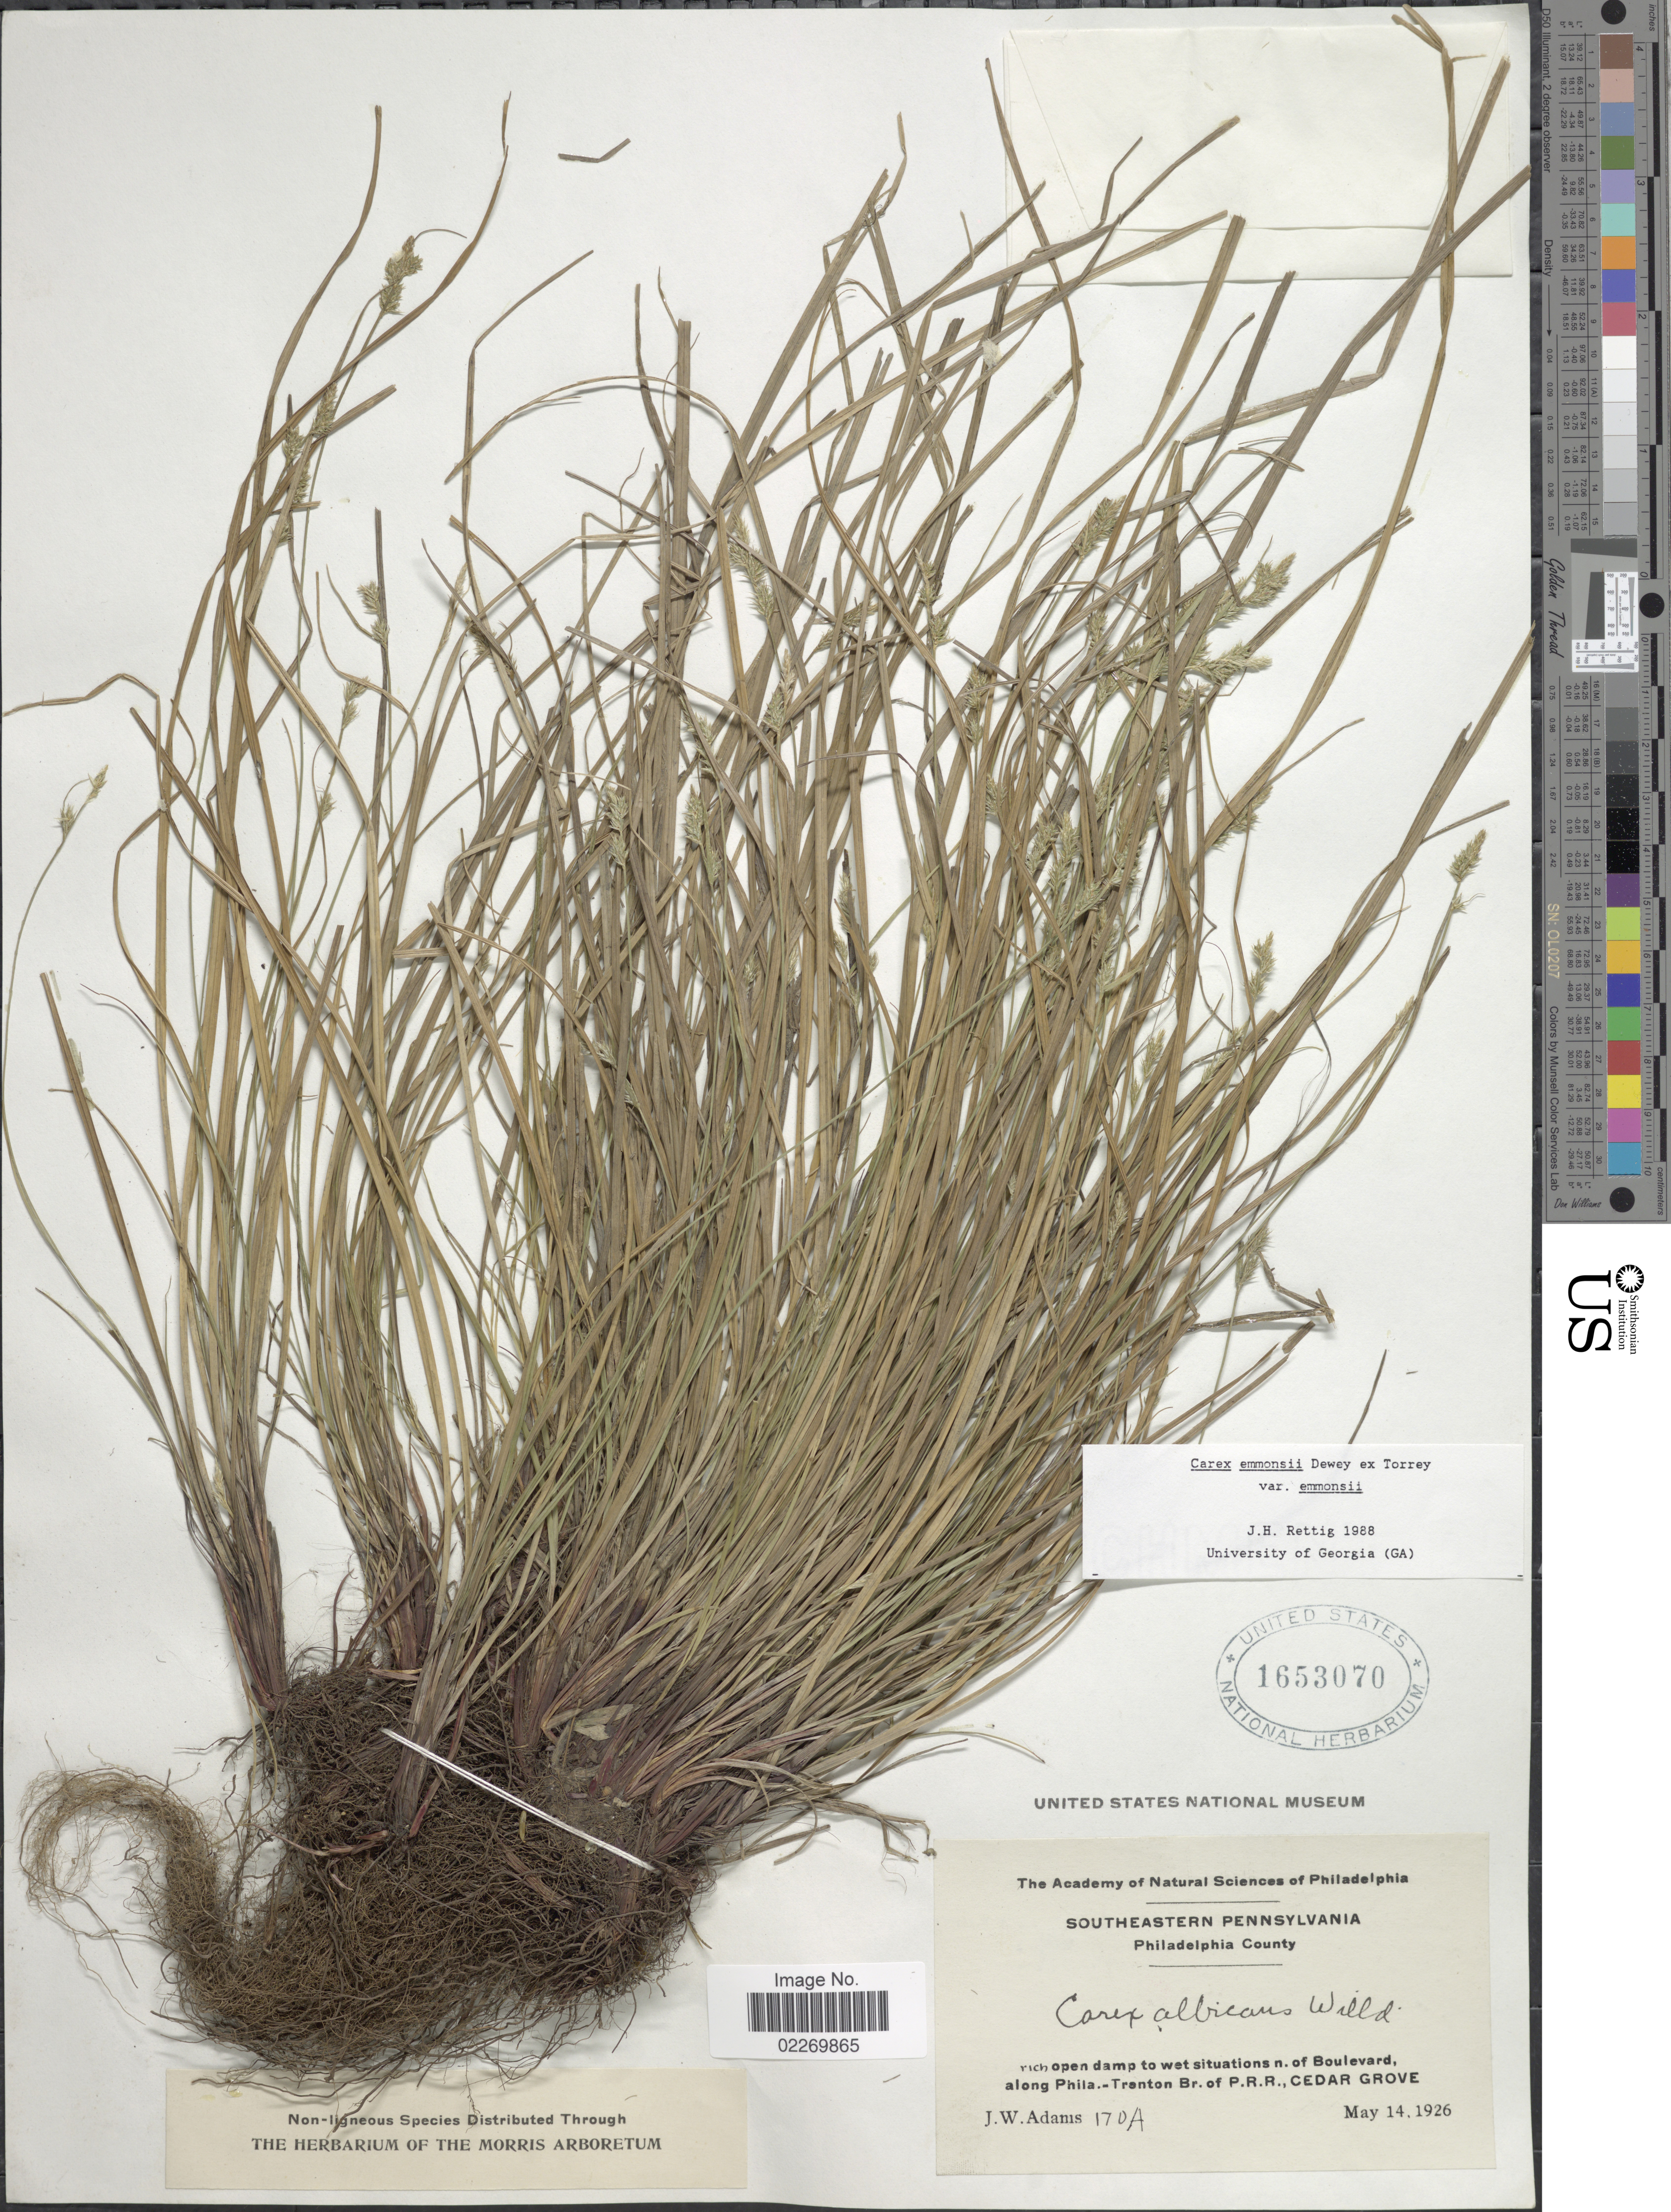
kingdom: Plantae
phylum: Tracheophyta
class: Liliopsida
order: Poales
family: Cyperaceae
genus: Carex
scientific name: Carex emmonsii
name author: Dewey ex Torr.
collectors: J. Adams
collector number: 170A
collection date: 1926-05-14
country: United States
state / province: Pennsylvania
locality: Southeastern Pennsylvania. Philadelphia County, n. of Boulevard, along Phila. - Trenton Br. of P.R.R., Cedar Grove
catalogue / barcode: US 1653070